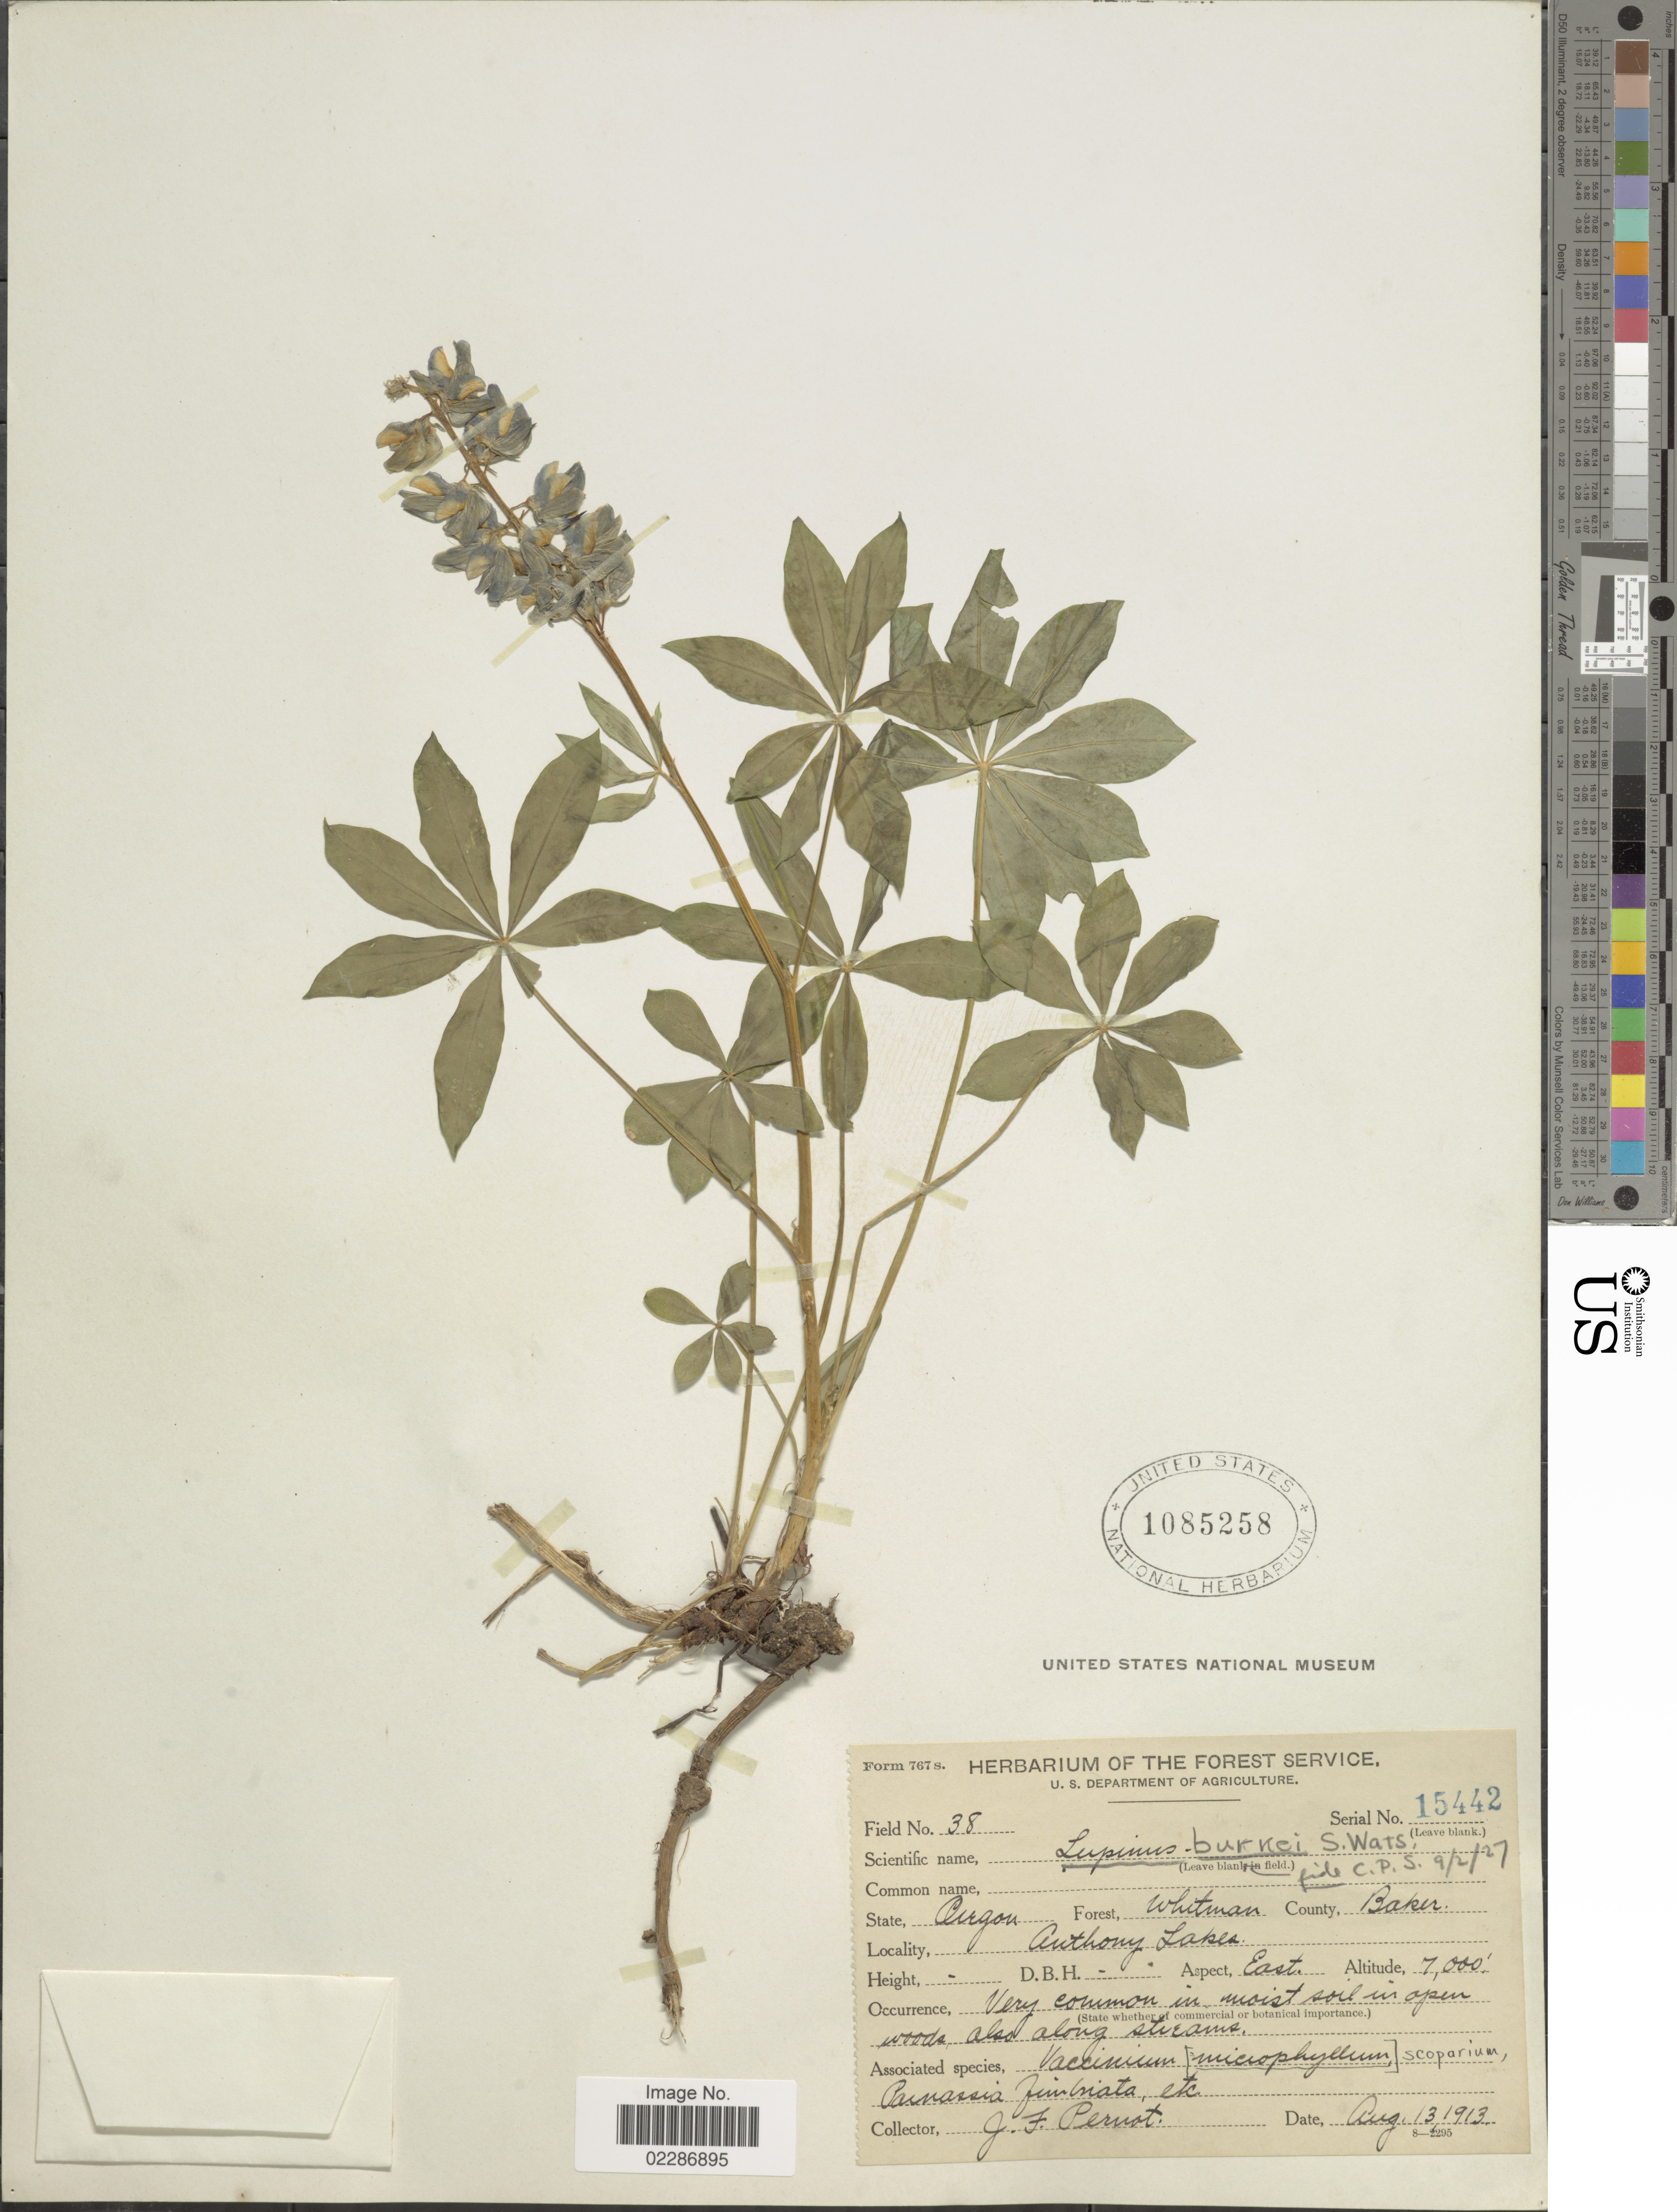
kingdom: Plantae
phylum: Tracheophyta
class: Magnoliopsida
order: Fabales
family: Fabaceae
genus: Lupinus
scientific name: Lupinus burkei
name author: S. Watson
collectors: J. Pernot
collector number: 38/15442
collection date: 1913-08-13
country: United States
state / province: Oregon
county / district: Baker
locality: Forest Whitman, County Baker, Anthony Lakes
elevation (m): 2134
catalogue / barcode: US 1085258